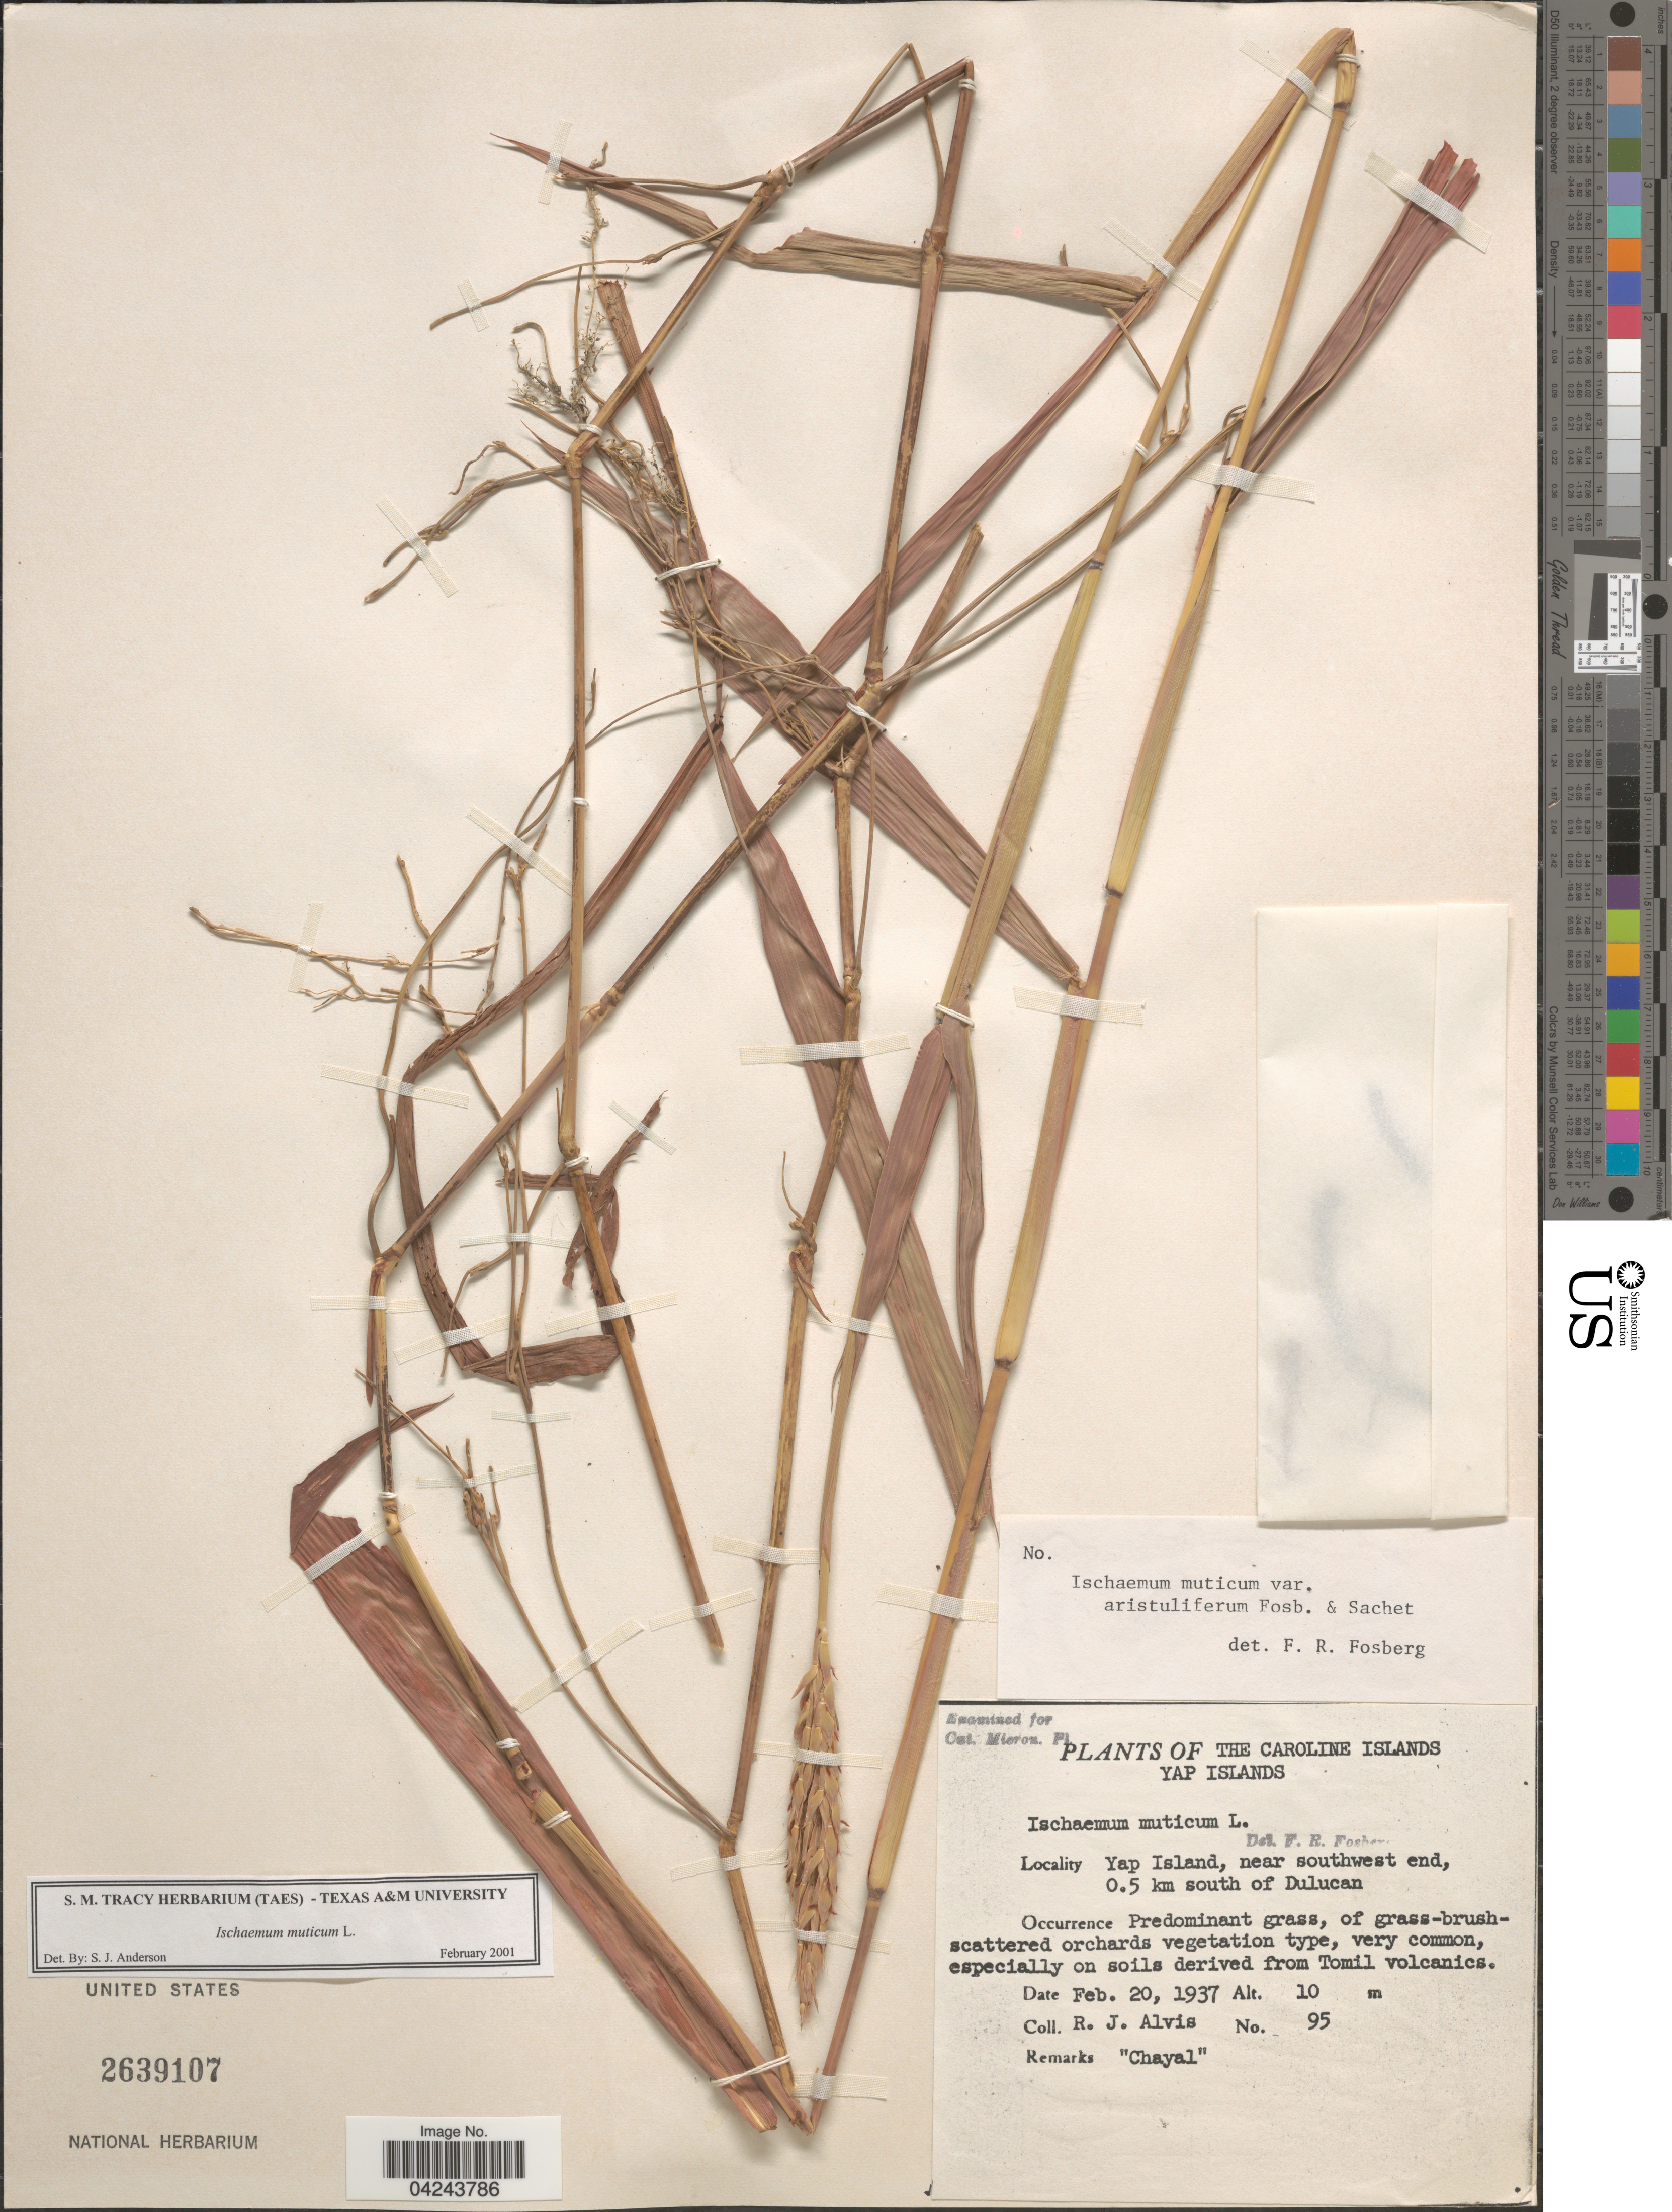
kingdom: Plantae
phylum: Tracheophyta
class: Liliopsida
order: Poales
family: Poaceae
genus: Ischaemum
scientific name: Ischaemum muticum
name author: L.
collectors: R. Alvis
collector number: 95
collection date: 1937-02-20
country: Micronesia, Federated States of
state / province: Yap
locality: Caroline Islands. Yap Islands. Yap Island, near southwest end, 0.5 km south of Dulucan.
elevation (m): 10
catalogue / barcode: US 2639107